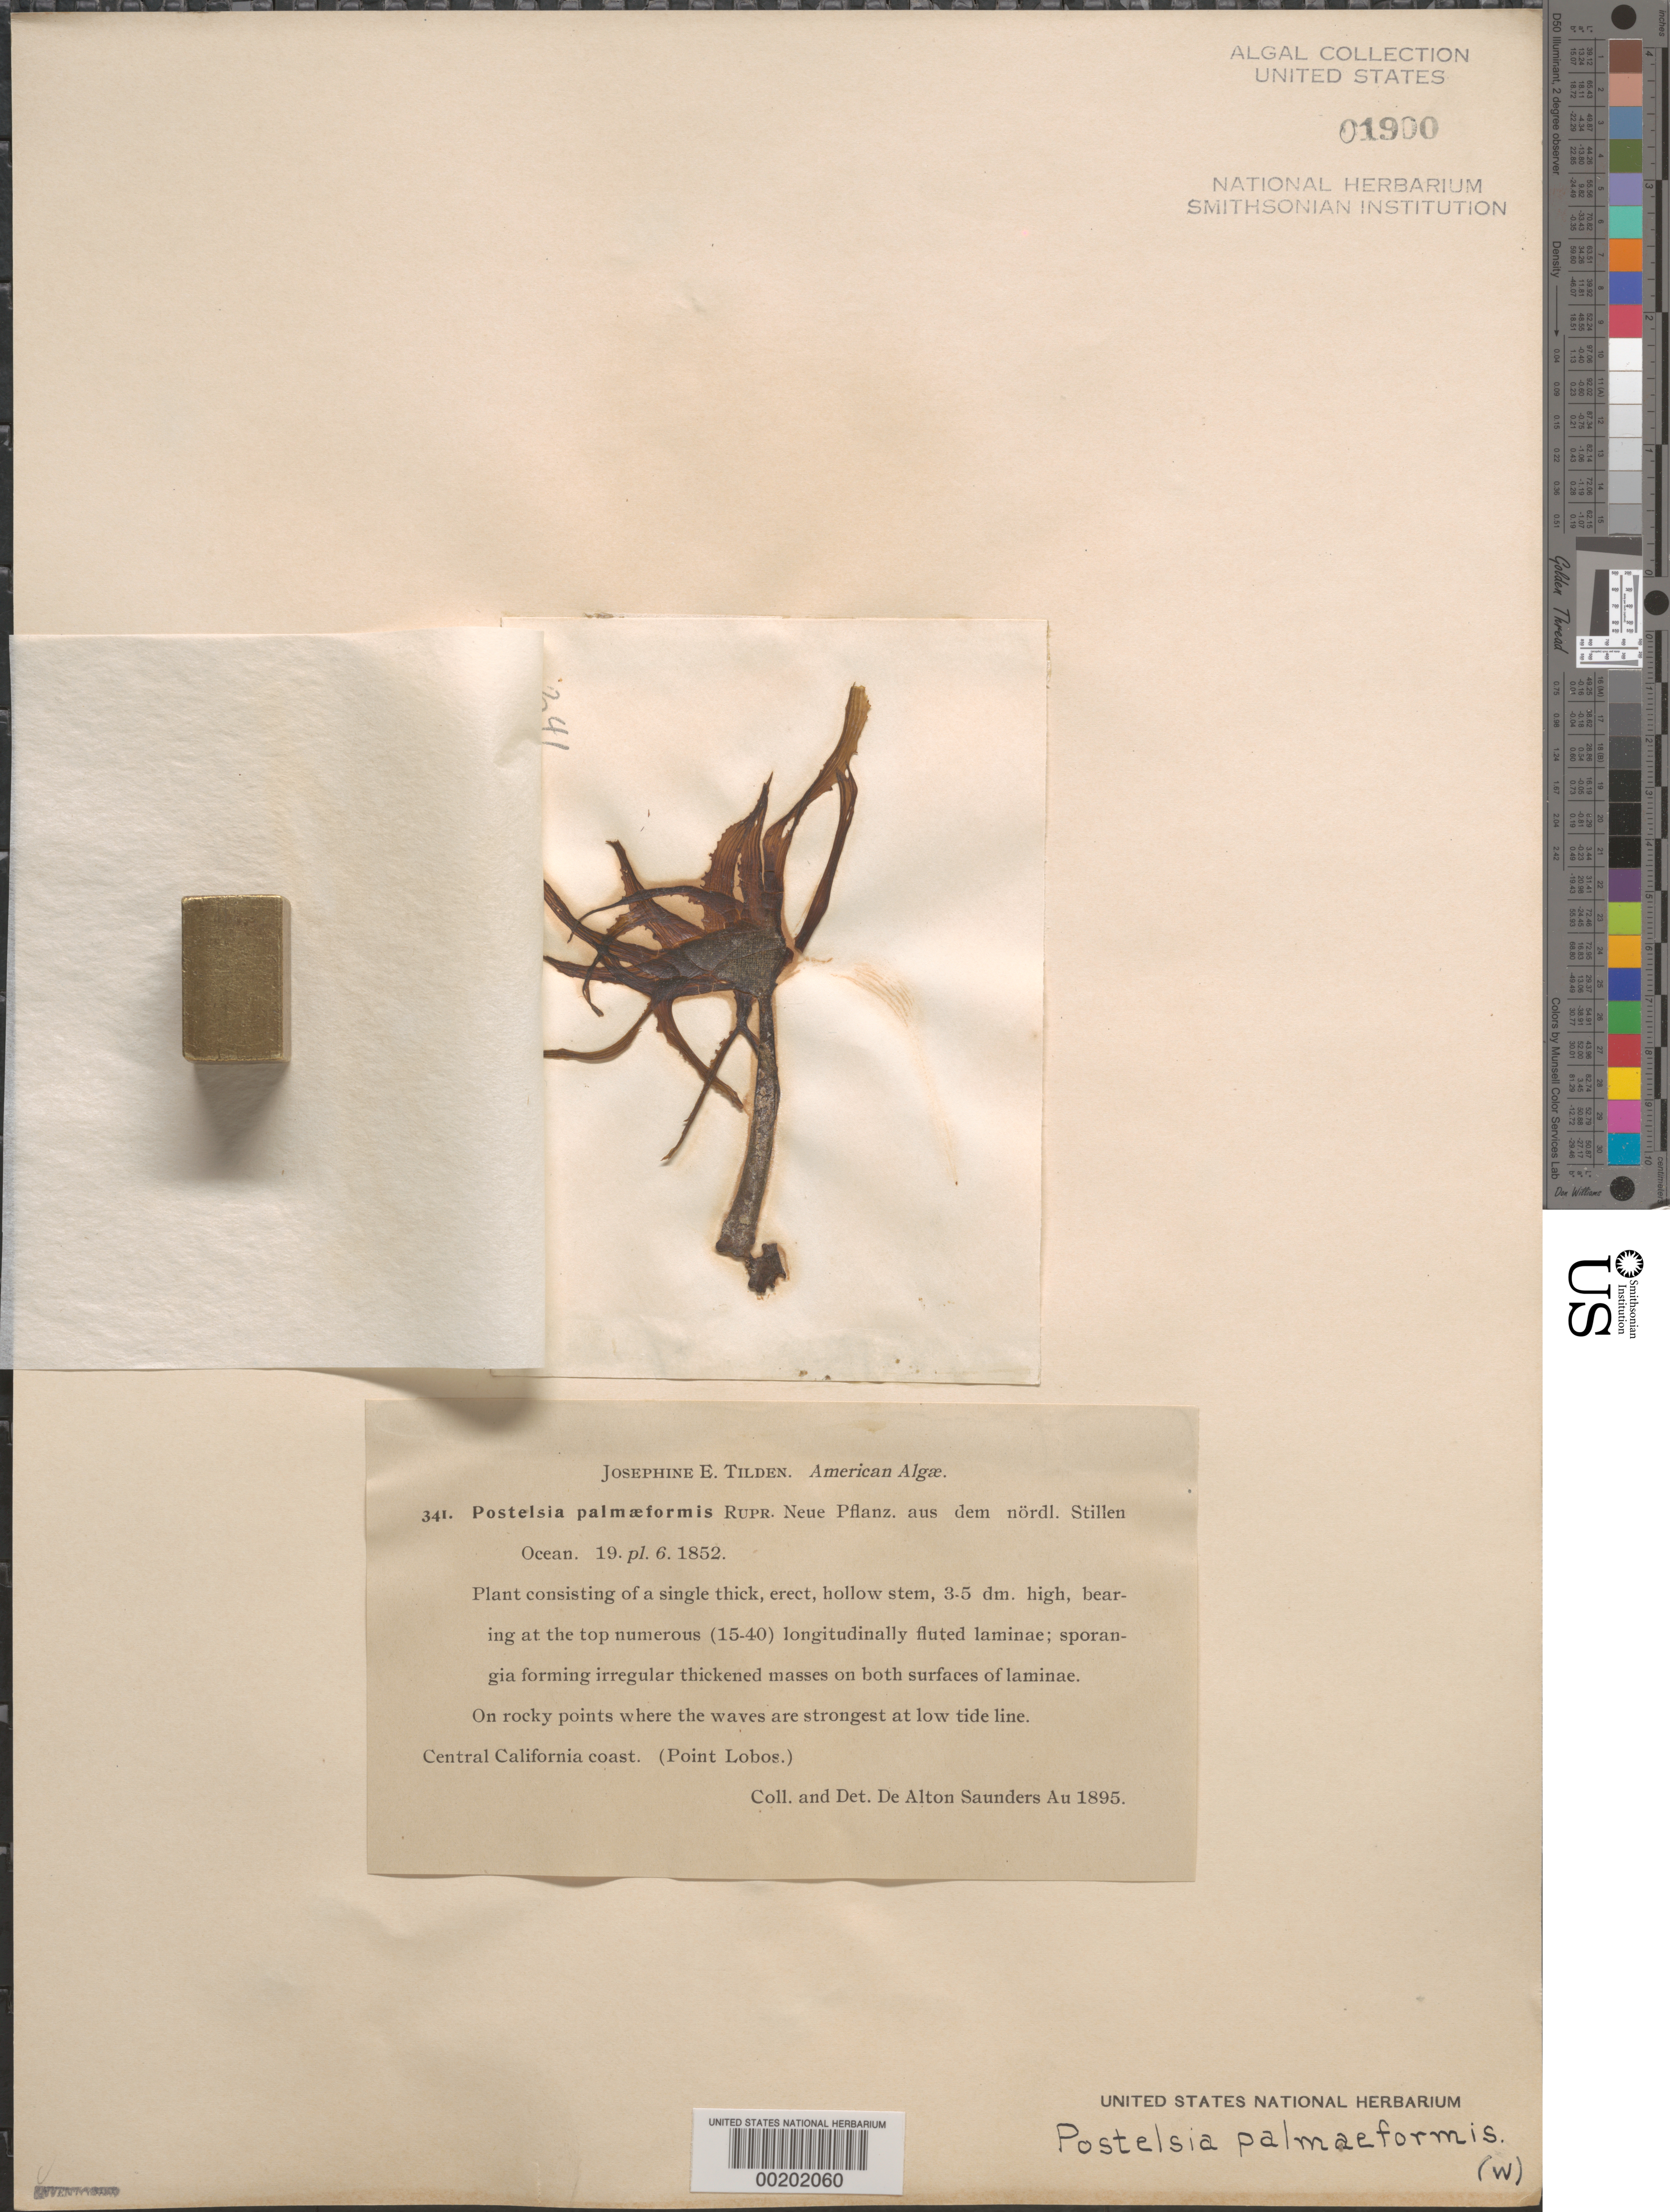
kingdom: Chromista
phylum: Ochrophyta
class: Phaeophyceae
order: Laminariales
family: Laminariaceae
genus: Postelsia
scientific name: Postelsia palmaeformis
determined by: Saunders, D. A.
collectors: D. Saunders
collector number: JET 341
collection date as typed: Aug 1895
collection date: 1895-08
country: United States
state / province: California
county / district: Monterey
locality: Point Lobos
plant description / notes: Tilden, American Algae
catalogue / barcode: US 1900